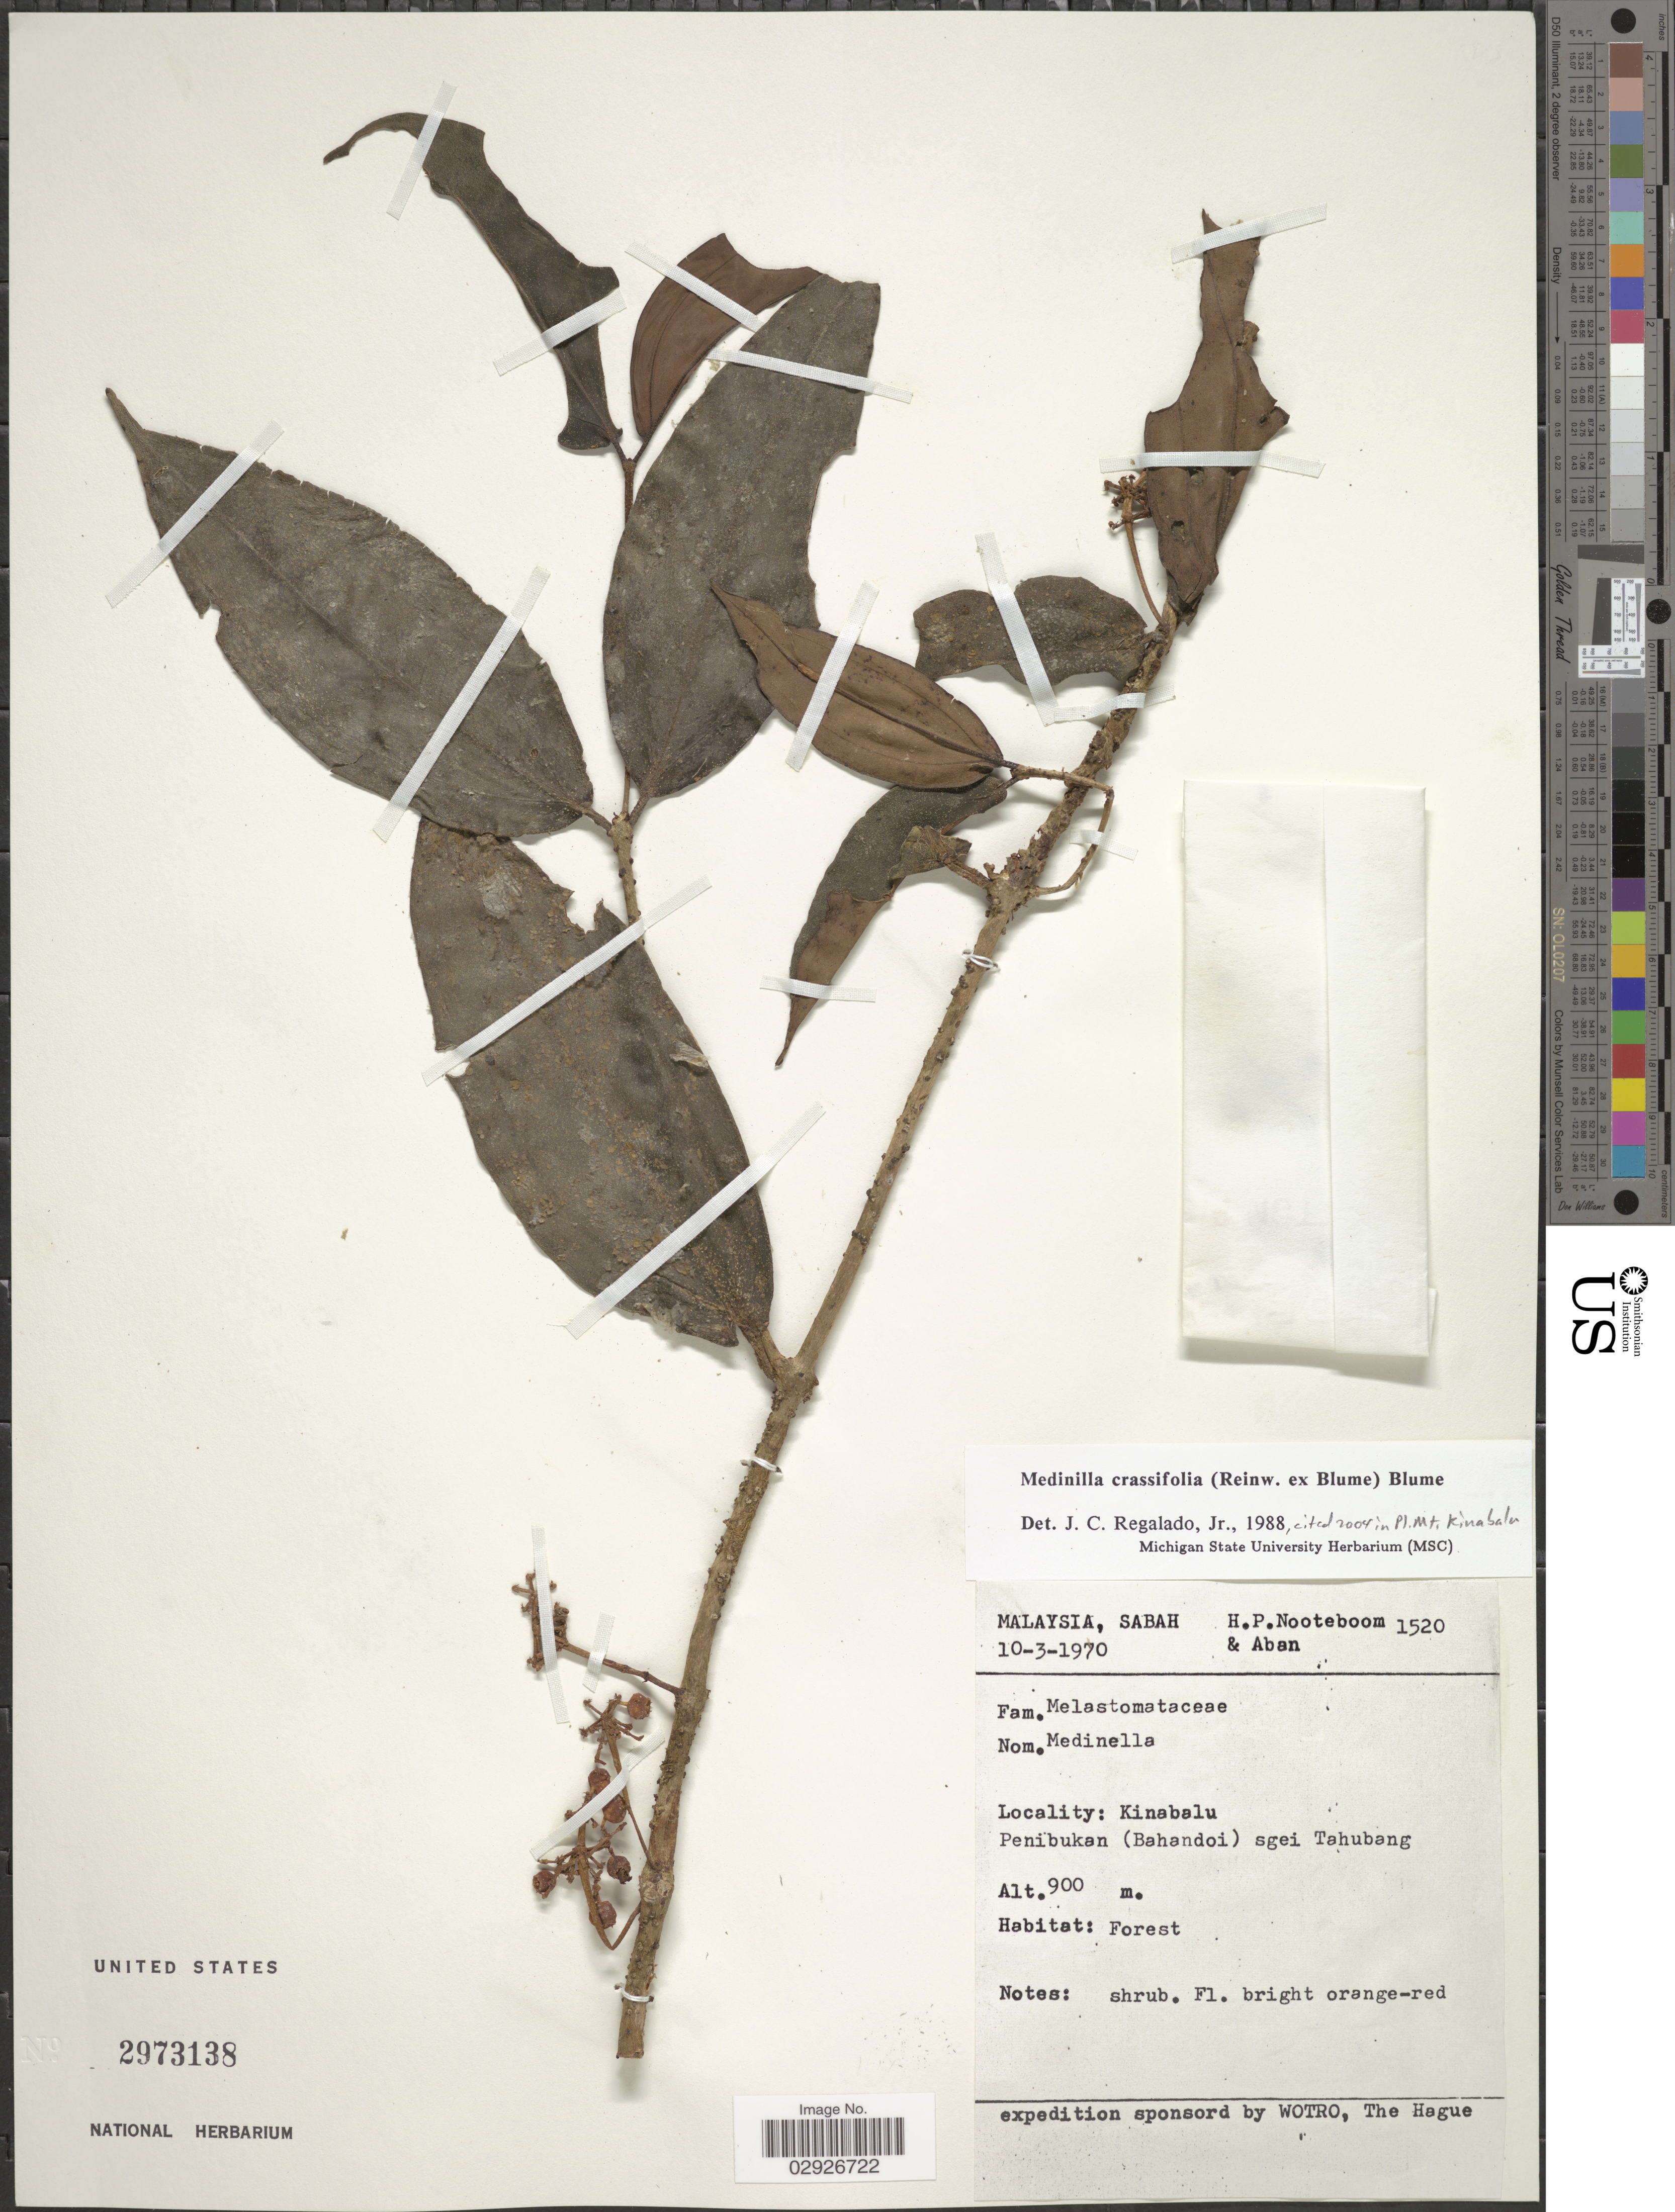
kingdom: Plantae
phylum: Tracheophyta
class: Magnoliopsida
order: Myrtales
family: Melastomataceae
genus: Medinilla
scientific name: Medinilla crassifolia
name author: Blume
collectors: H. P. Nooteboom & -- Aban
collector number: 1520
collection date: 1970-03-10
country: Malaysia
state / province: Sabah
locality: Kinabalu. Penibukan (Bahandoi) sgei Tahubang.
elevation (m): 900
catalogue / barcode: US 2973138